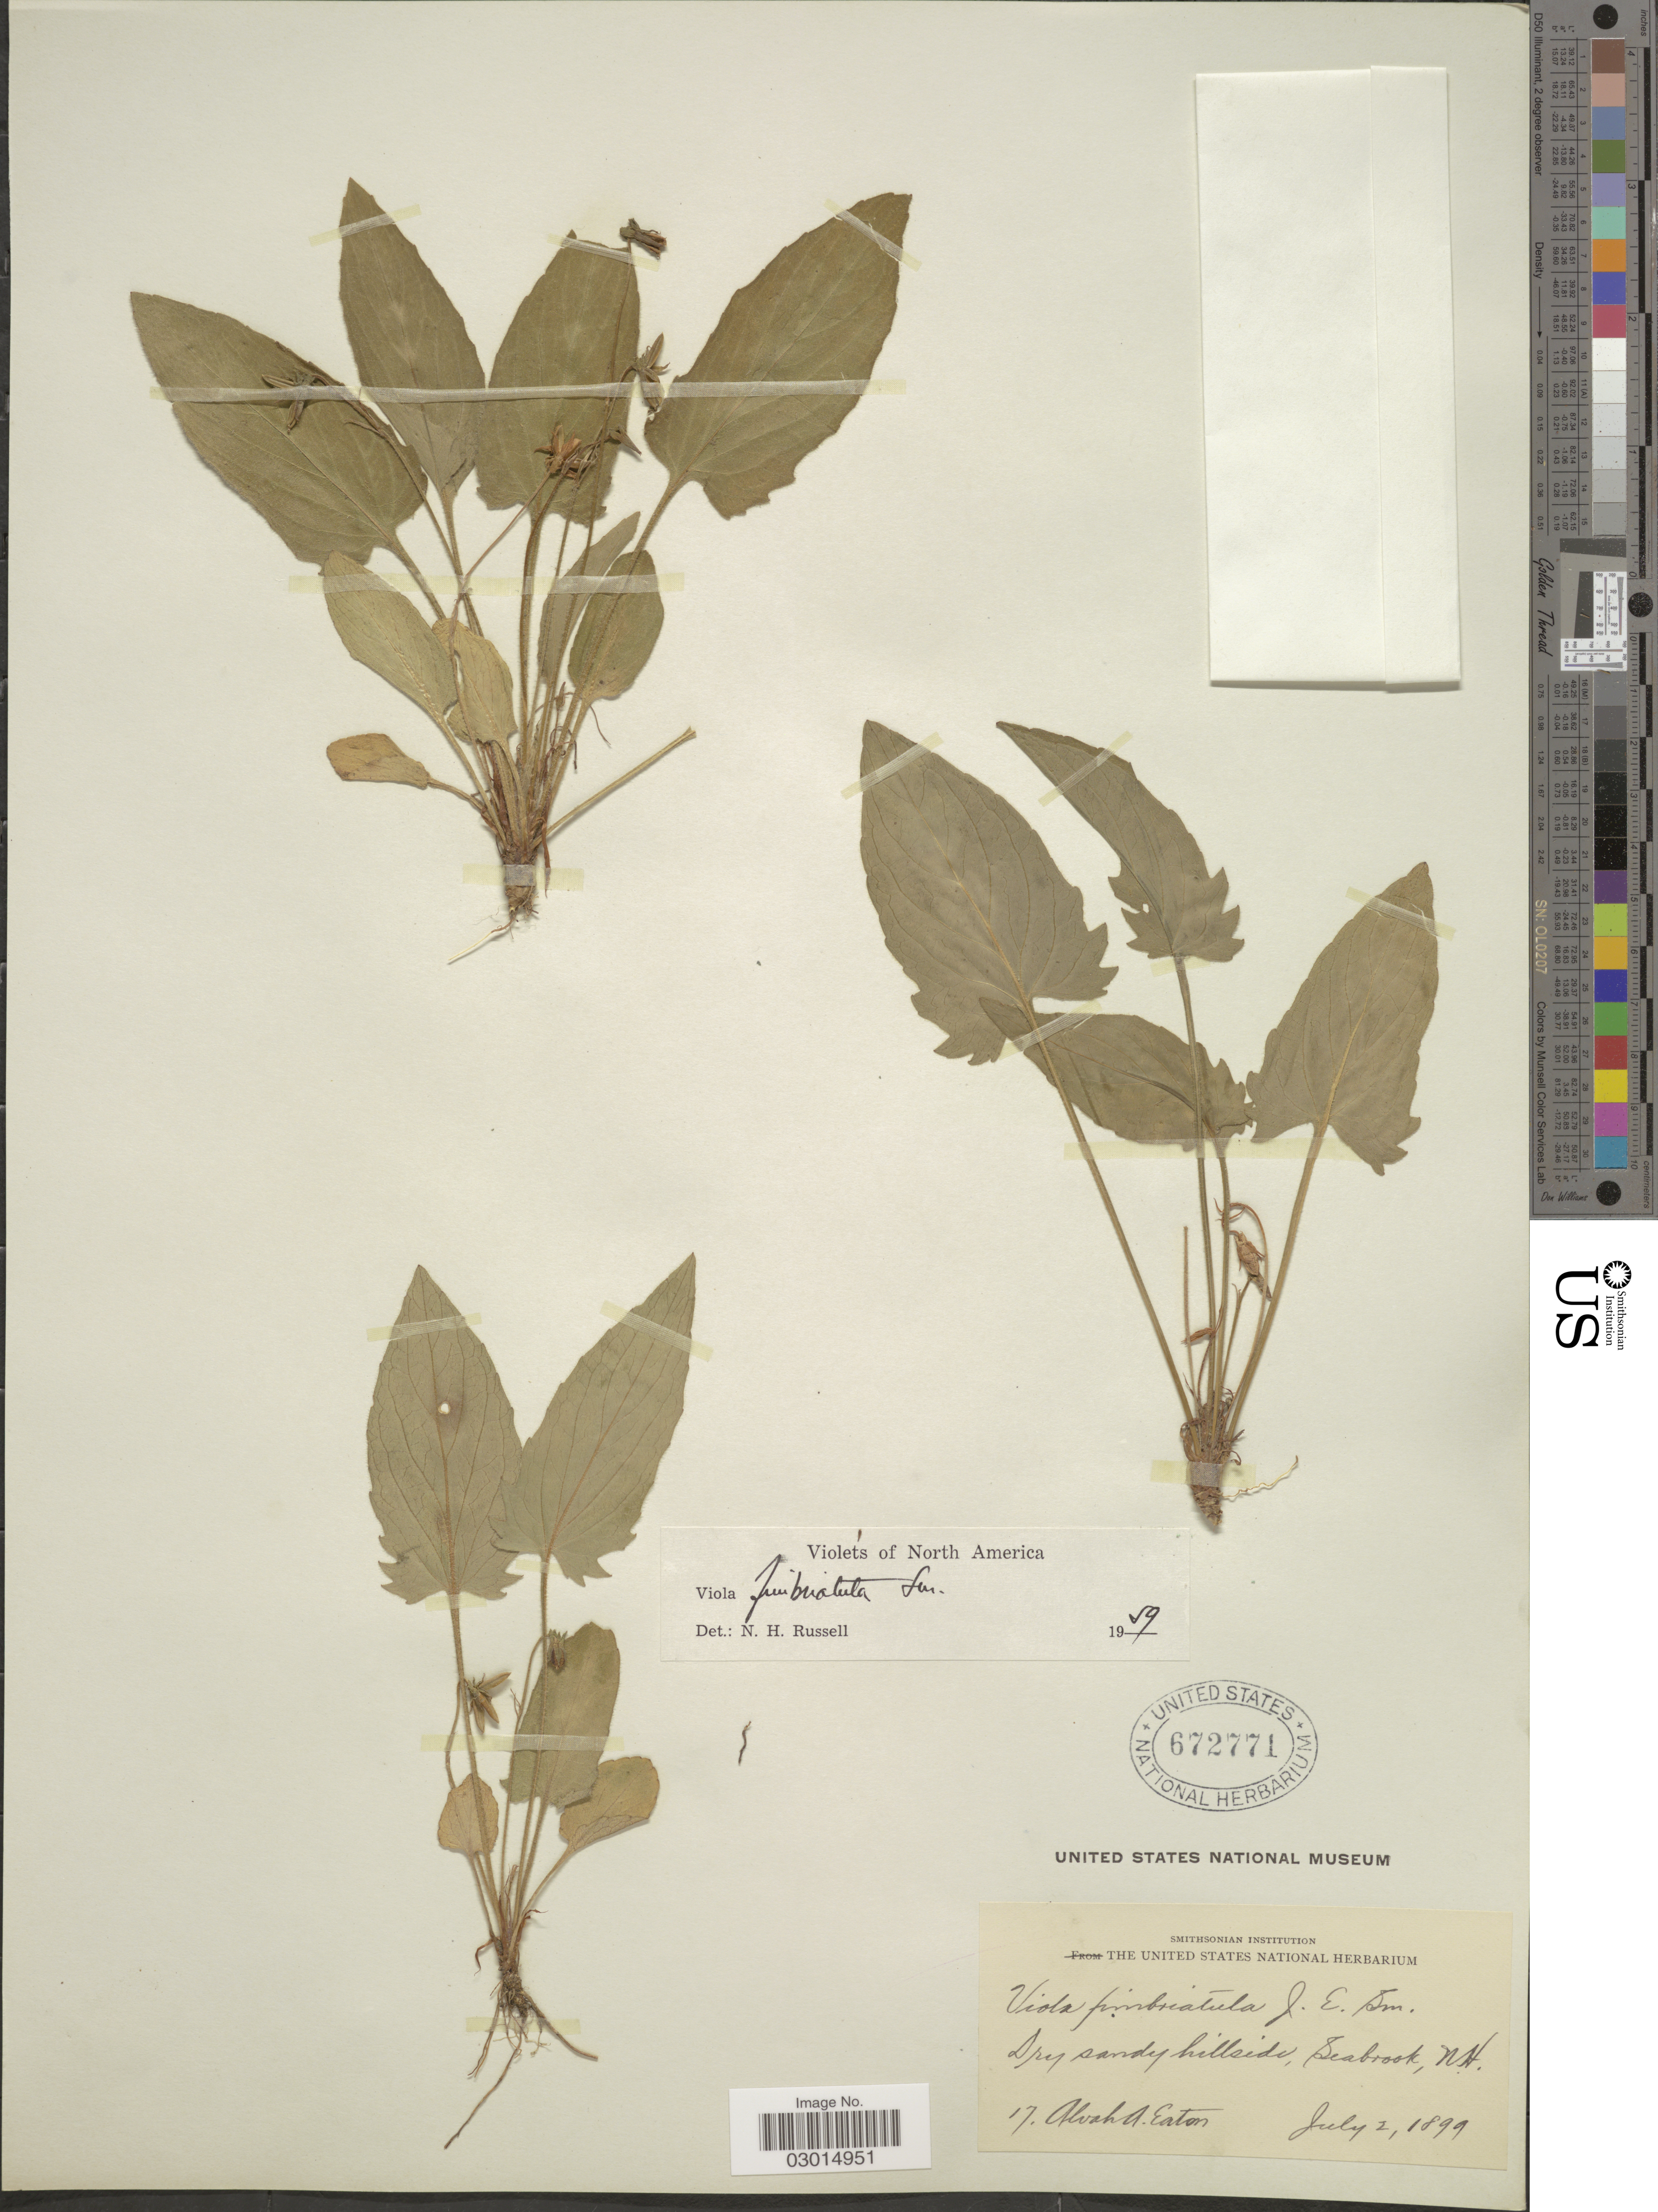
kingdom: Plantae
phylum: Tracheophyta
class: Magnoliopsida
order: Malpighiales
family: Violaceae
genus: Viola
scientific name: Viola fimbriatula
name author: Small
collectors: A. A. Eaton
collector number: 17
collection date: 1899-07-02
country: United States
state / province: New Hampshire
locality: Dry sandy hillsides, Seabrook.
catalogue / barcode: US 672771